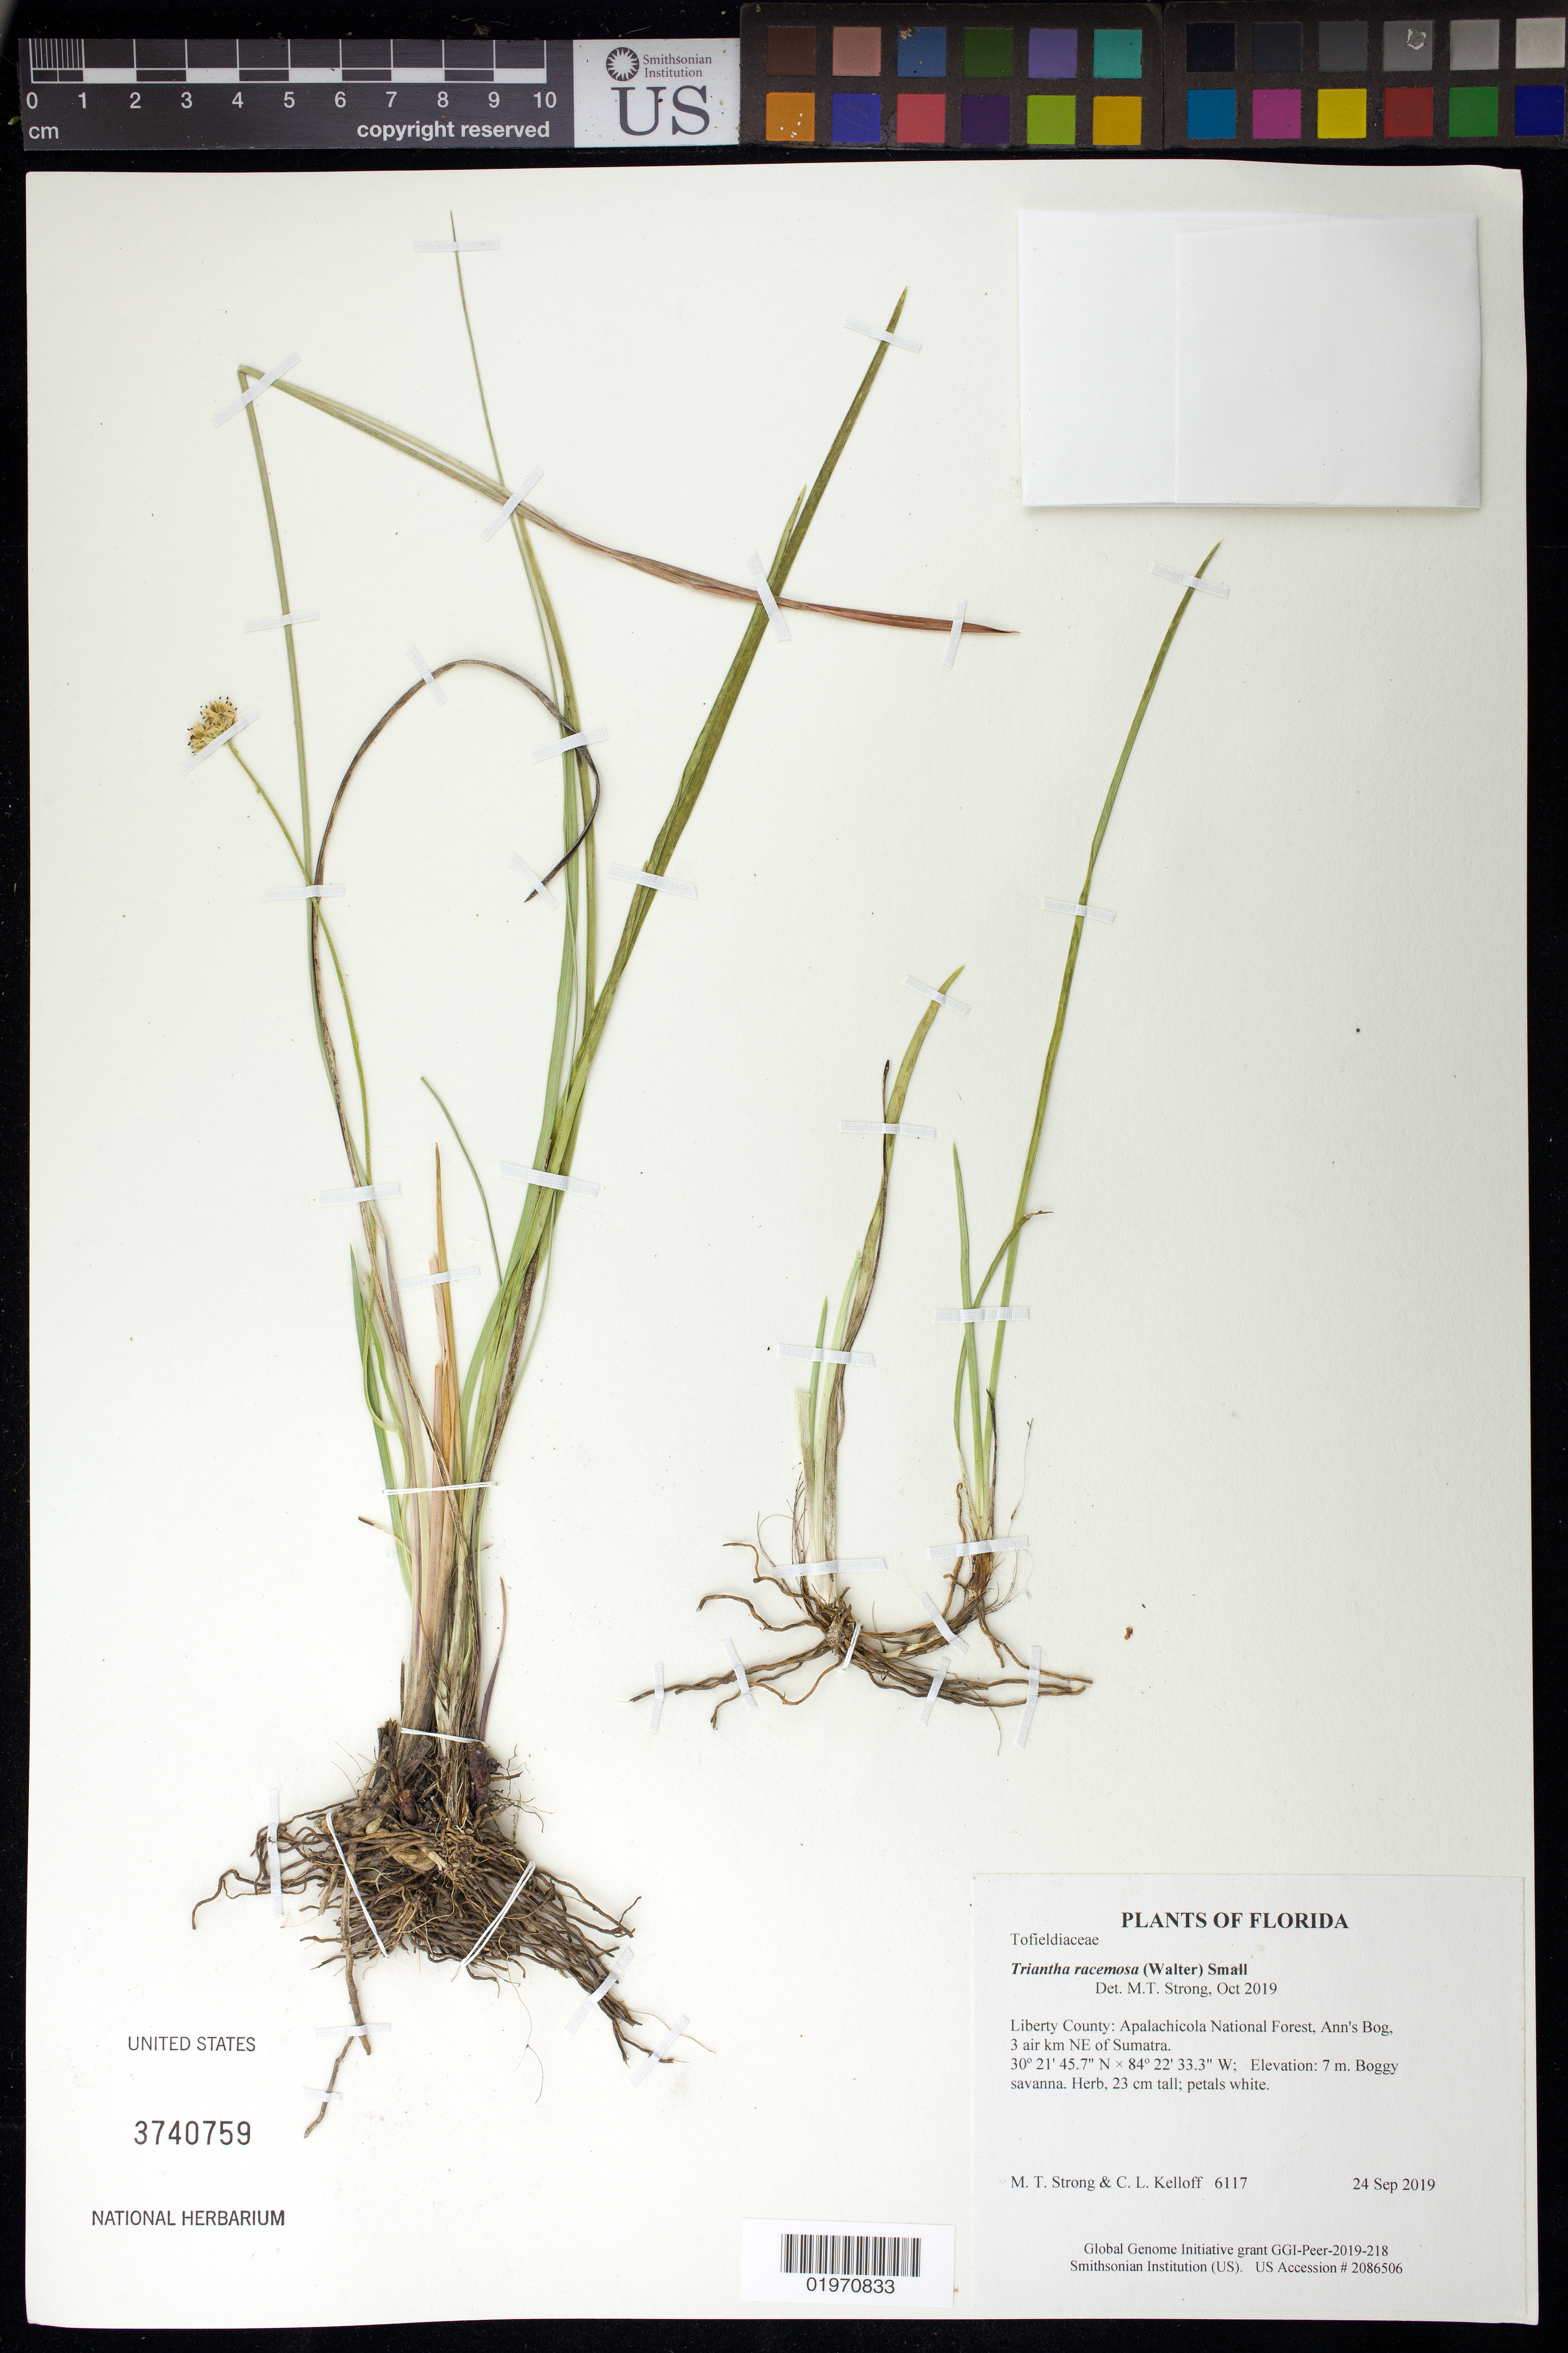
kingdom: Plantae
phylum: Tracheophyta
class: Liliopsida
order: Alismatales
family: Tofieldiaceae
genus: Triantha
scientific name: Triantha racemosa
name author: (Walter) Small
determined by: Strong, Mark T., (BOT), Smithsonian Institution - National Museum of Natural History (UNITED STATES)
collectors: M. T. Strong & C. L. Kelloff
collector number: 6117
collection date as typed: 24 Sep 2019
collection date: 2019-09-24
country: United States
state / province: Florida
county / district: Liberty County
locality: Apalachicola National Forest, Ann's Bog, 3 air km NE of Sumatra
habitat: Boggy savanna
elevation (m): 7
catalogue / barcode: US 3740759